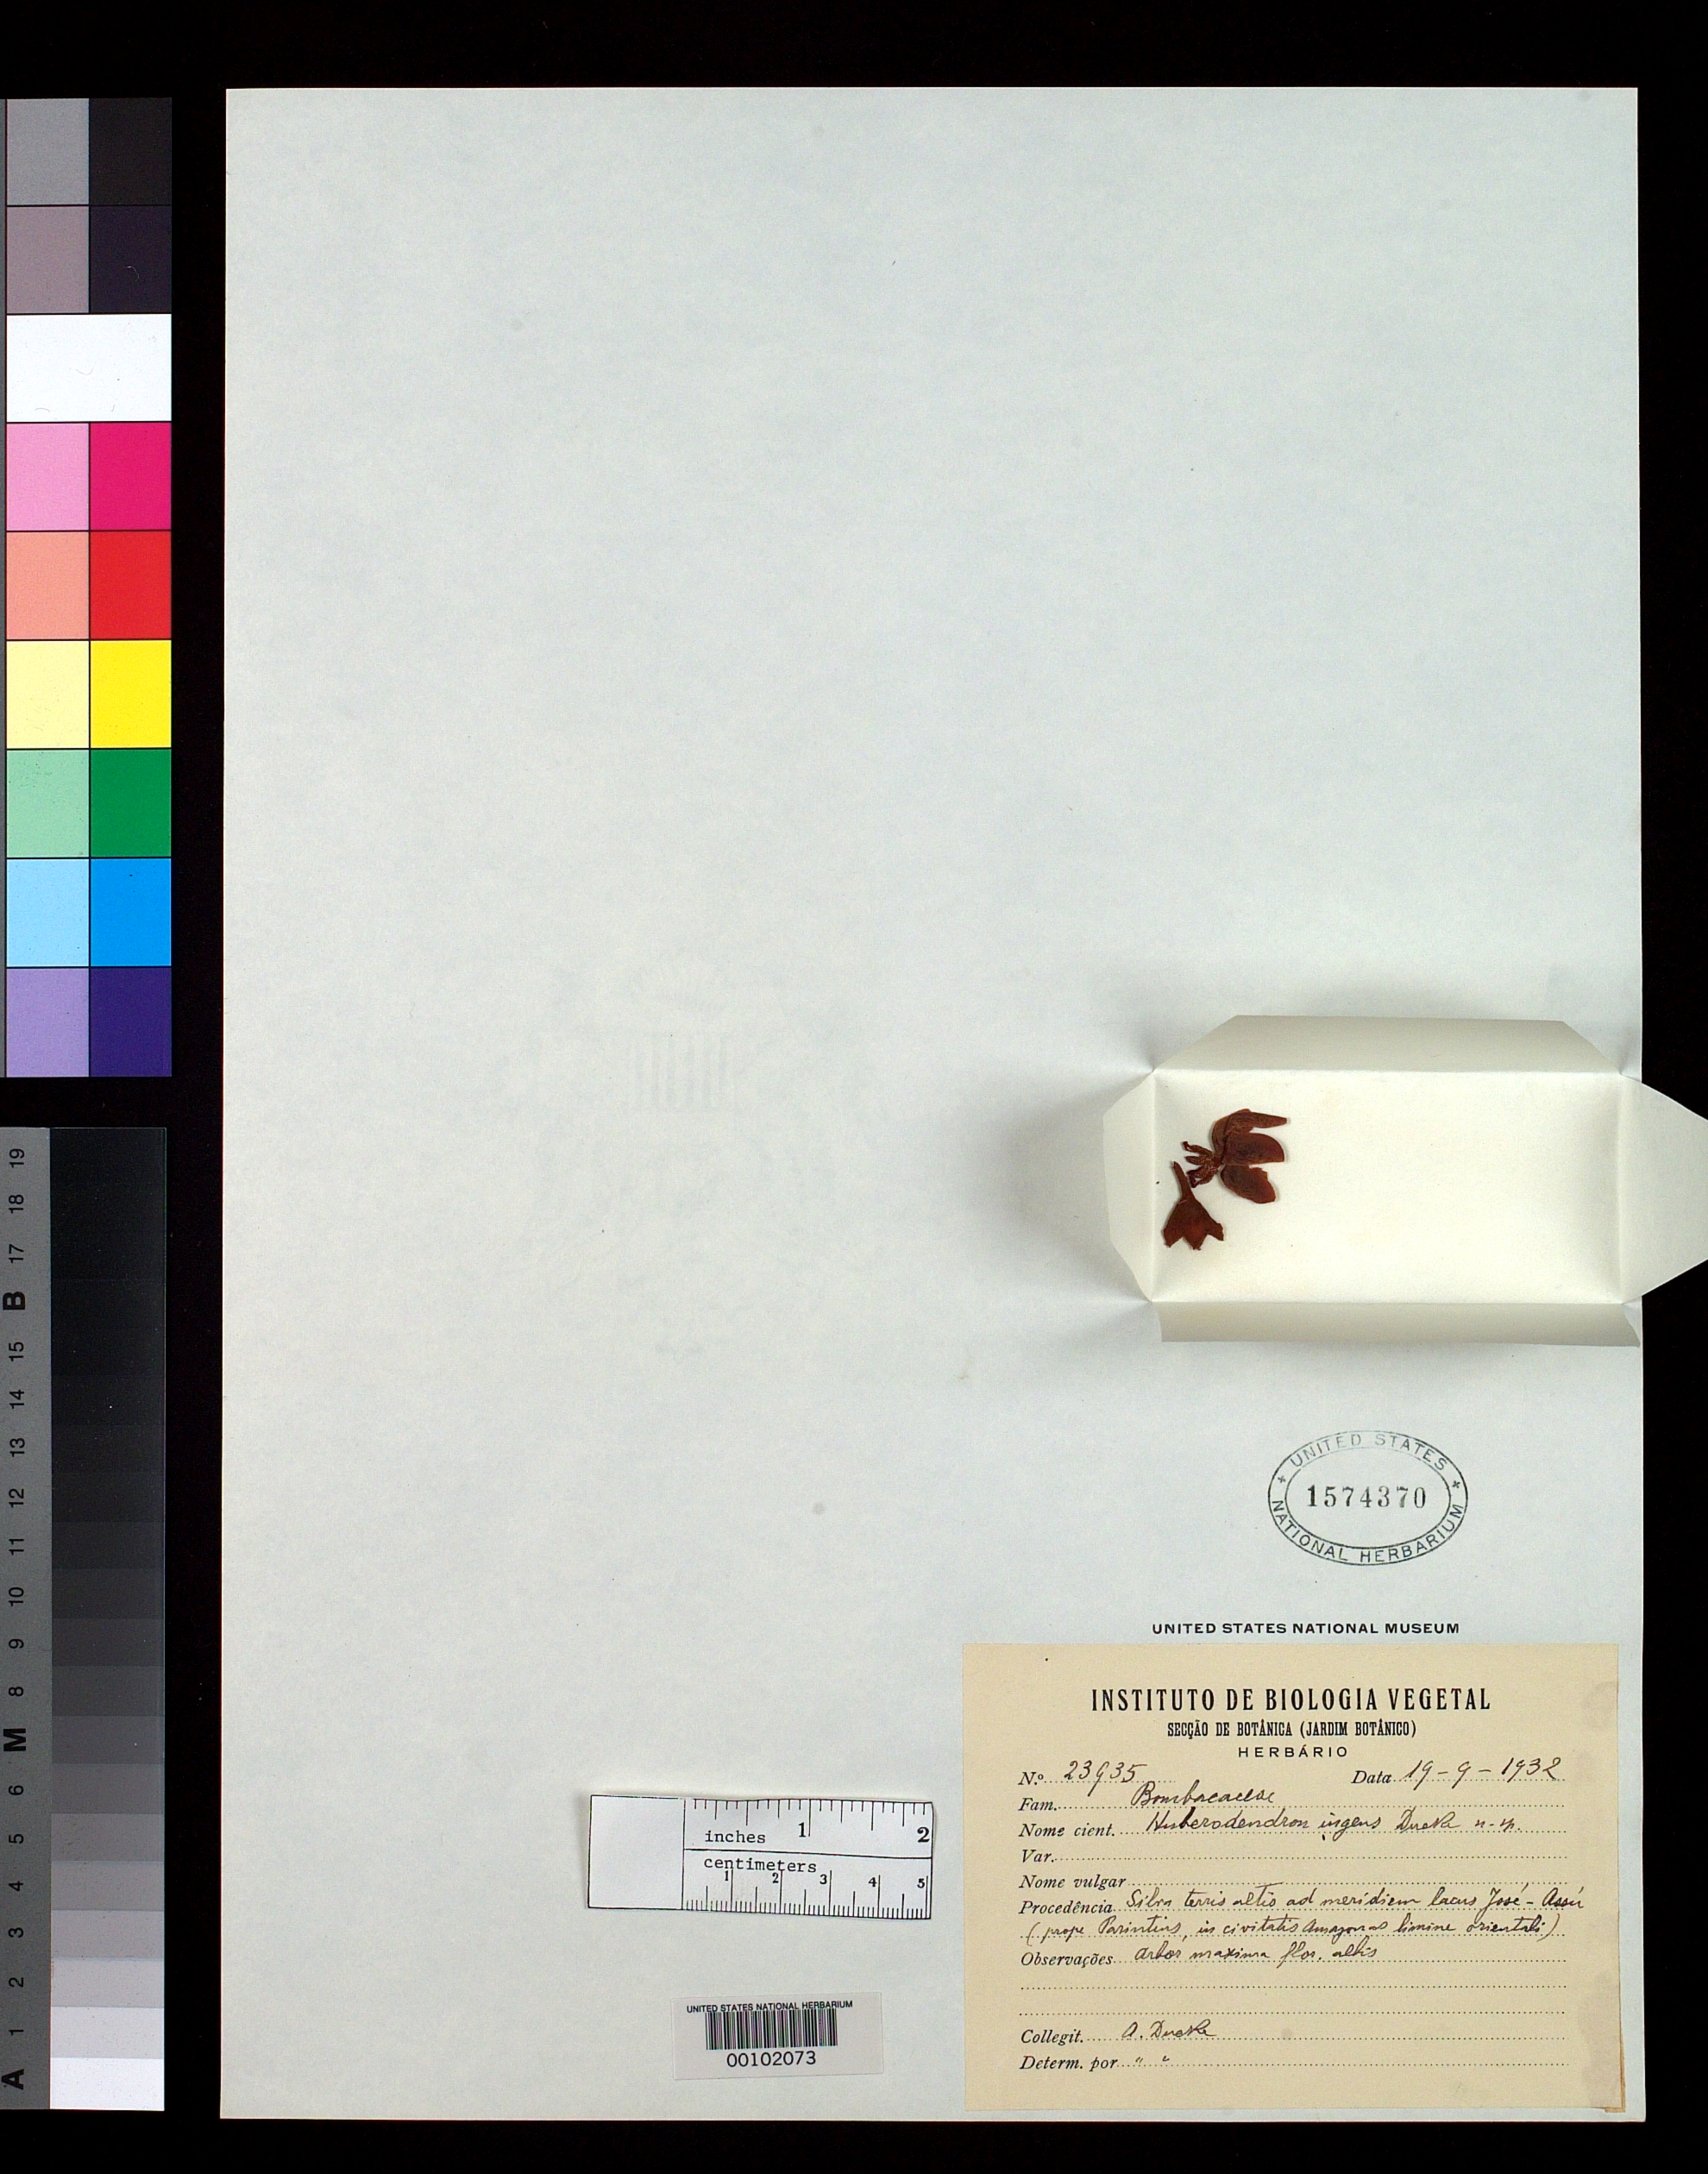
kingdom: Plantae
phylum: Tracheophyta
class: Magnoliopsida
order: Malvales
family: Malvaceae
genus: Huberodendron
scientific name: Huberodendron ingens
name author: Ducke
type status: Isotype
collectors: A. Ducke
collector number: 23935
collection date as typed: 19 Sep 1932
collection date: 1932-09-19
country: Brazil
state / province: Amazonas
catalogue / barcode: US 1574370